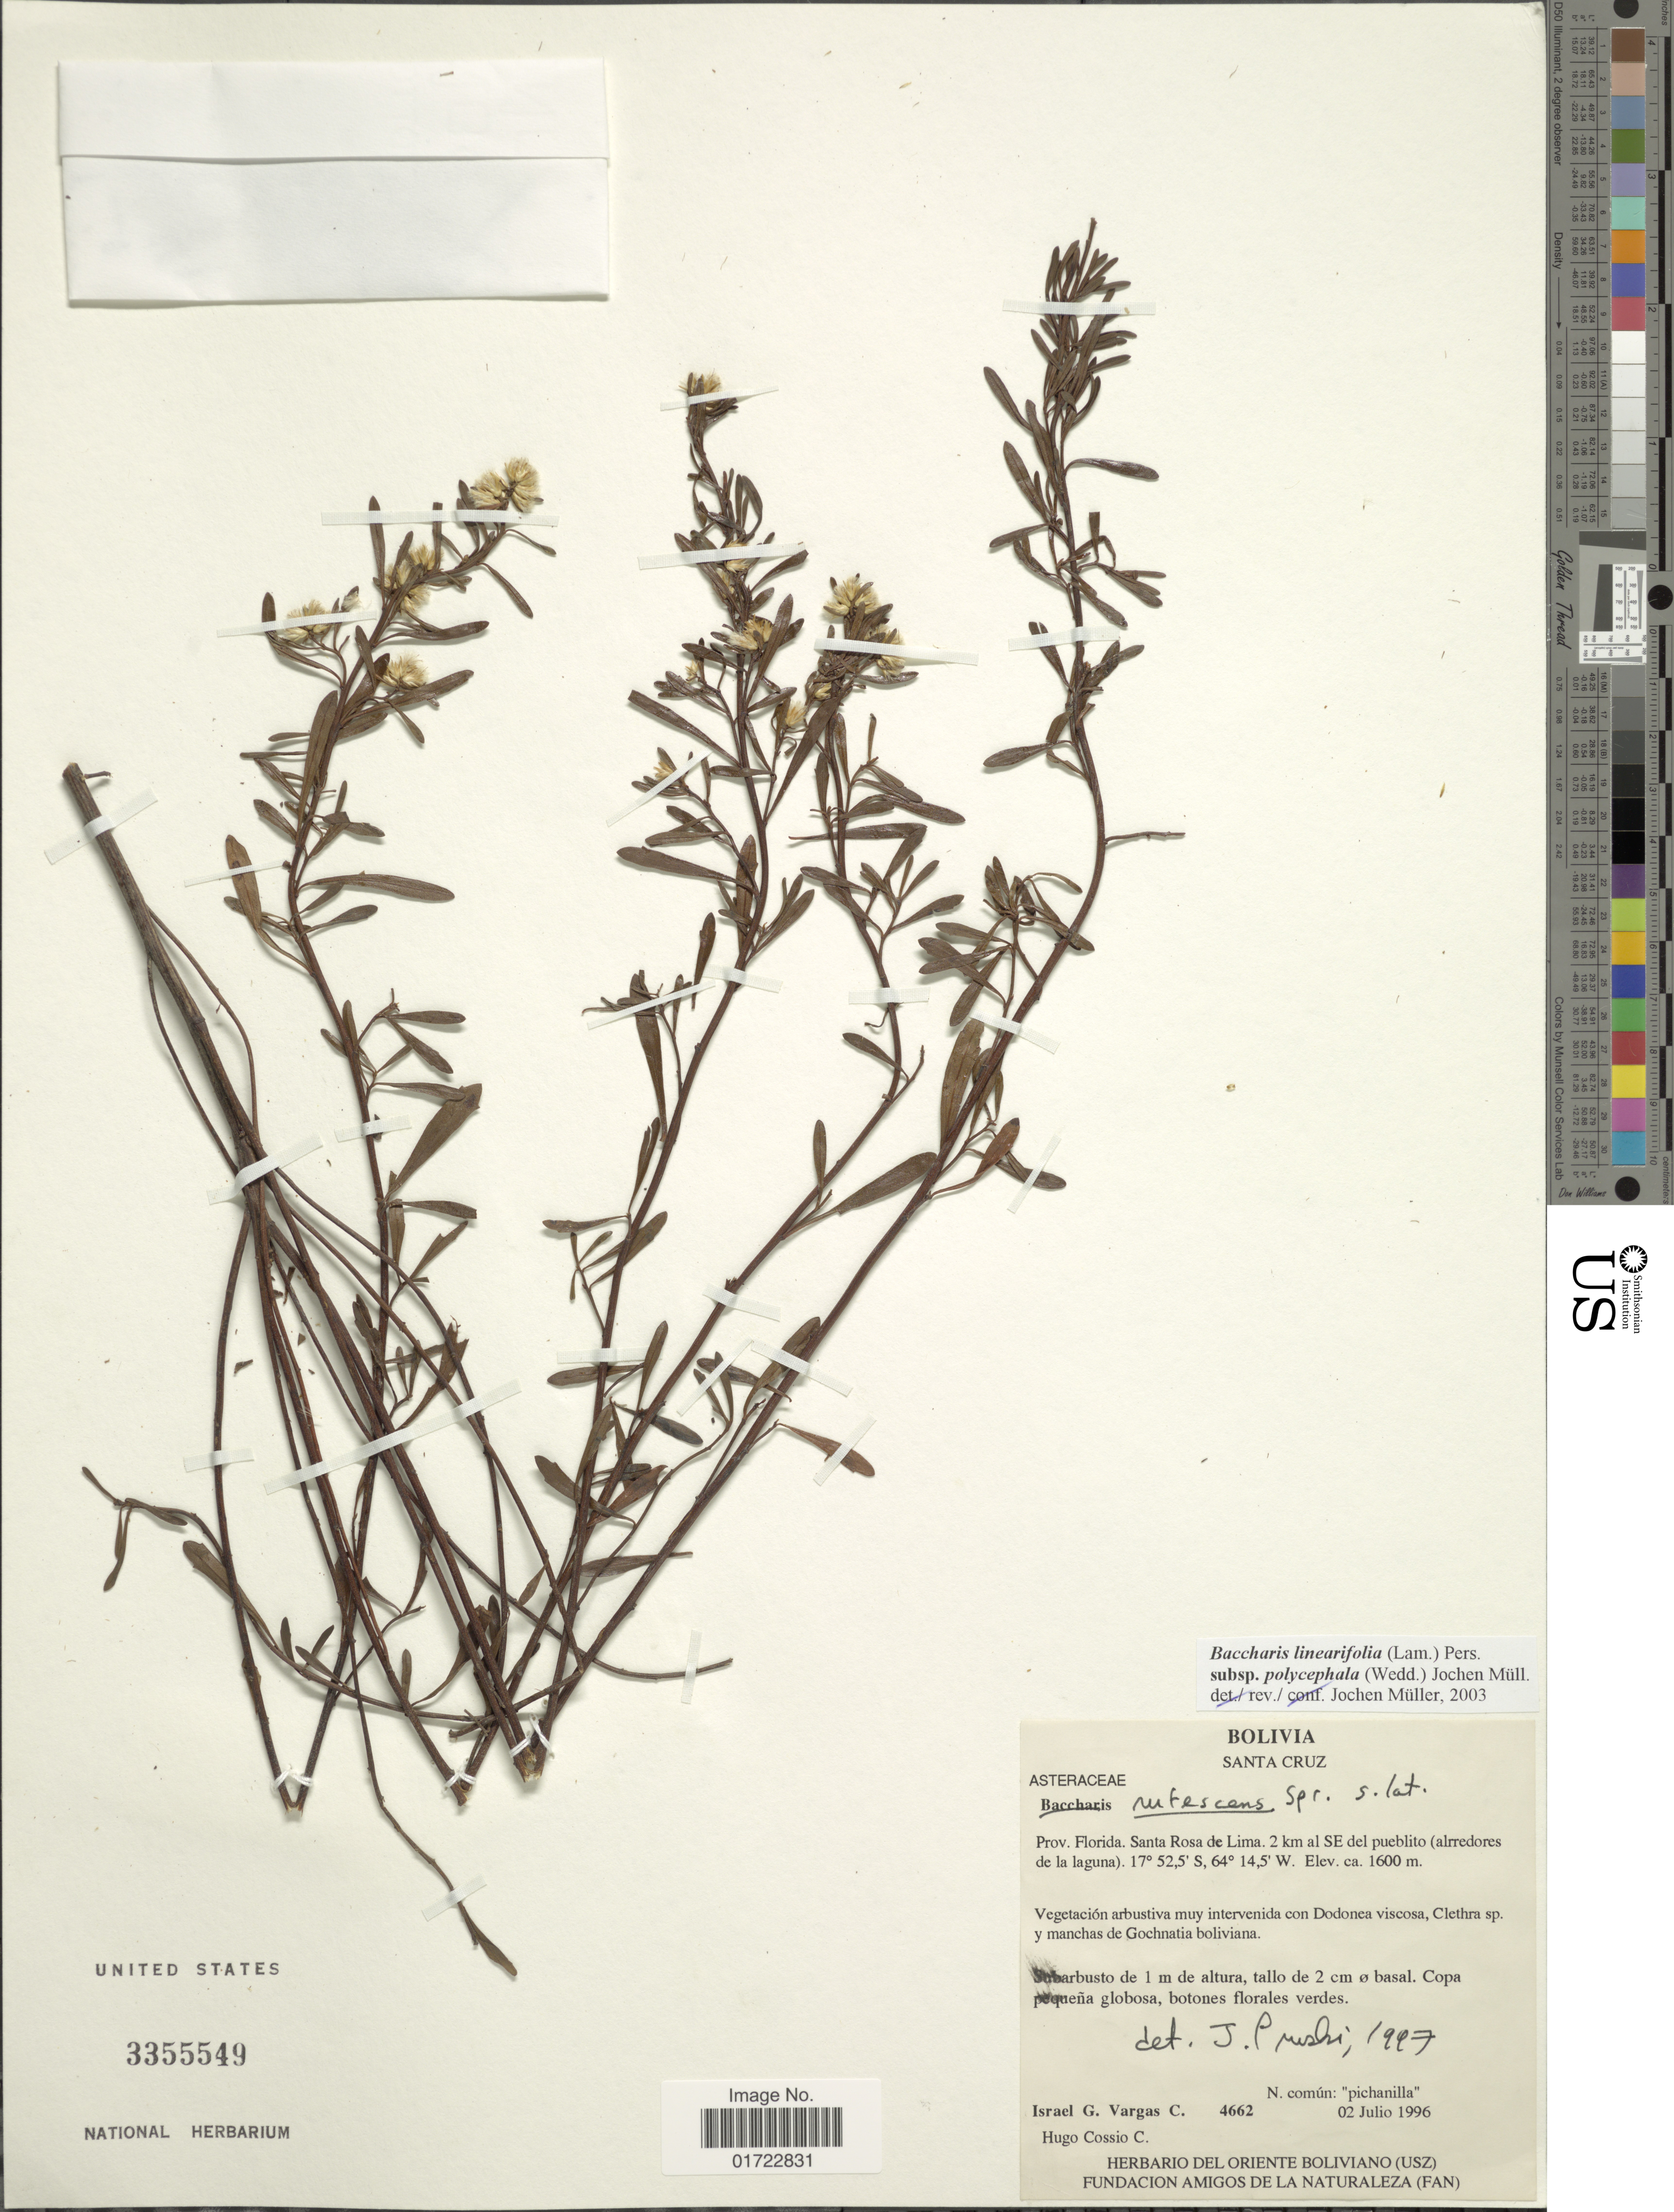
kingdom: Plantae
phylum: Tracheophyta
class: Magnoliopsida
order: Asterales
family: Asteraceae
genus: Baccharis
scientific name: Baccharis linearifolia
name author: (Lam.) Pers.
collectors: I. G. Vargas C. & H. Cossio C.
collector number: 4662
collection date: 1996-07-02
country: Bolivia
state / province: Santa Cruz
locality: Prov. Florida. Santa Rosa de Lima. 2 km al SE del pueblito (alrededores de la laguna)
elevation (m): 1600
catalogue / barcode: US 3355549